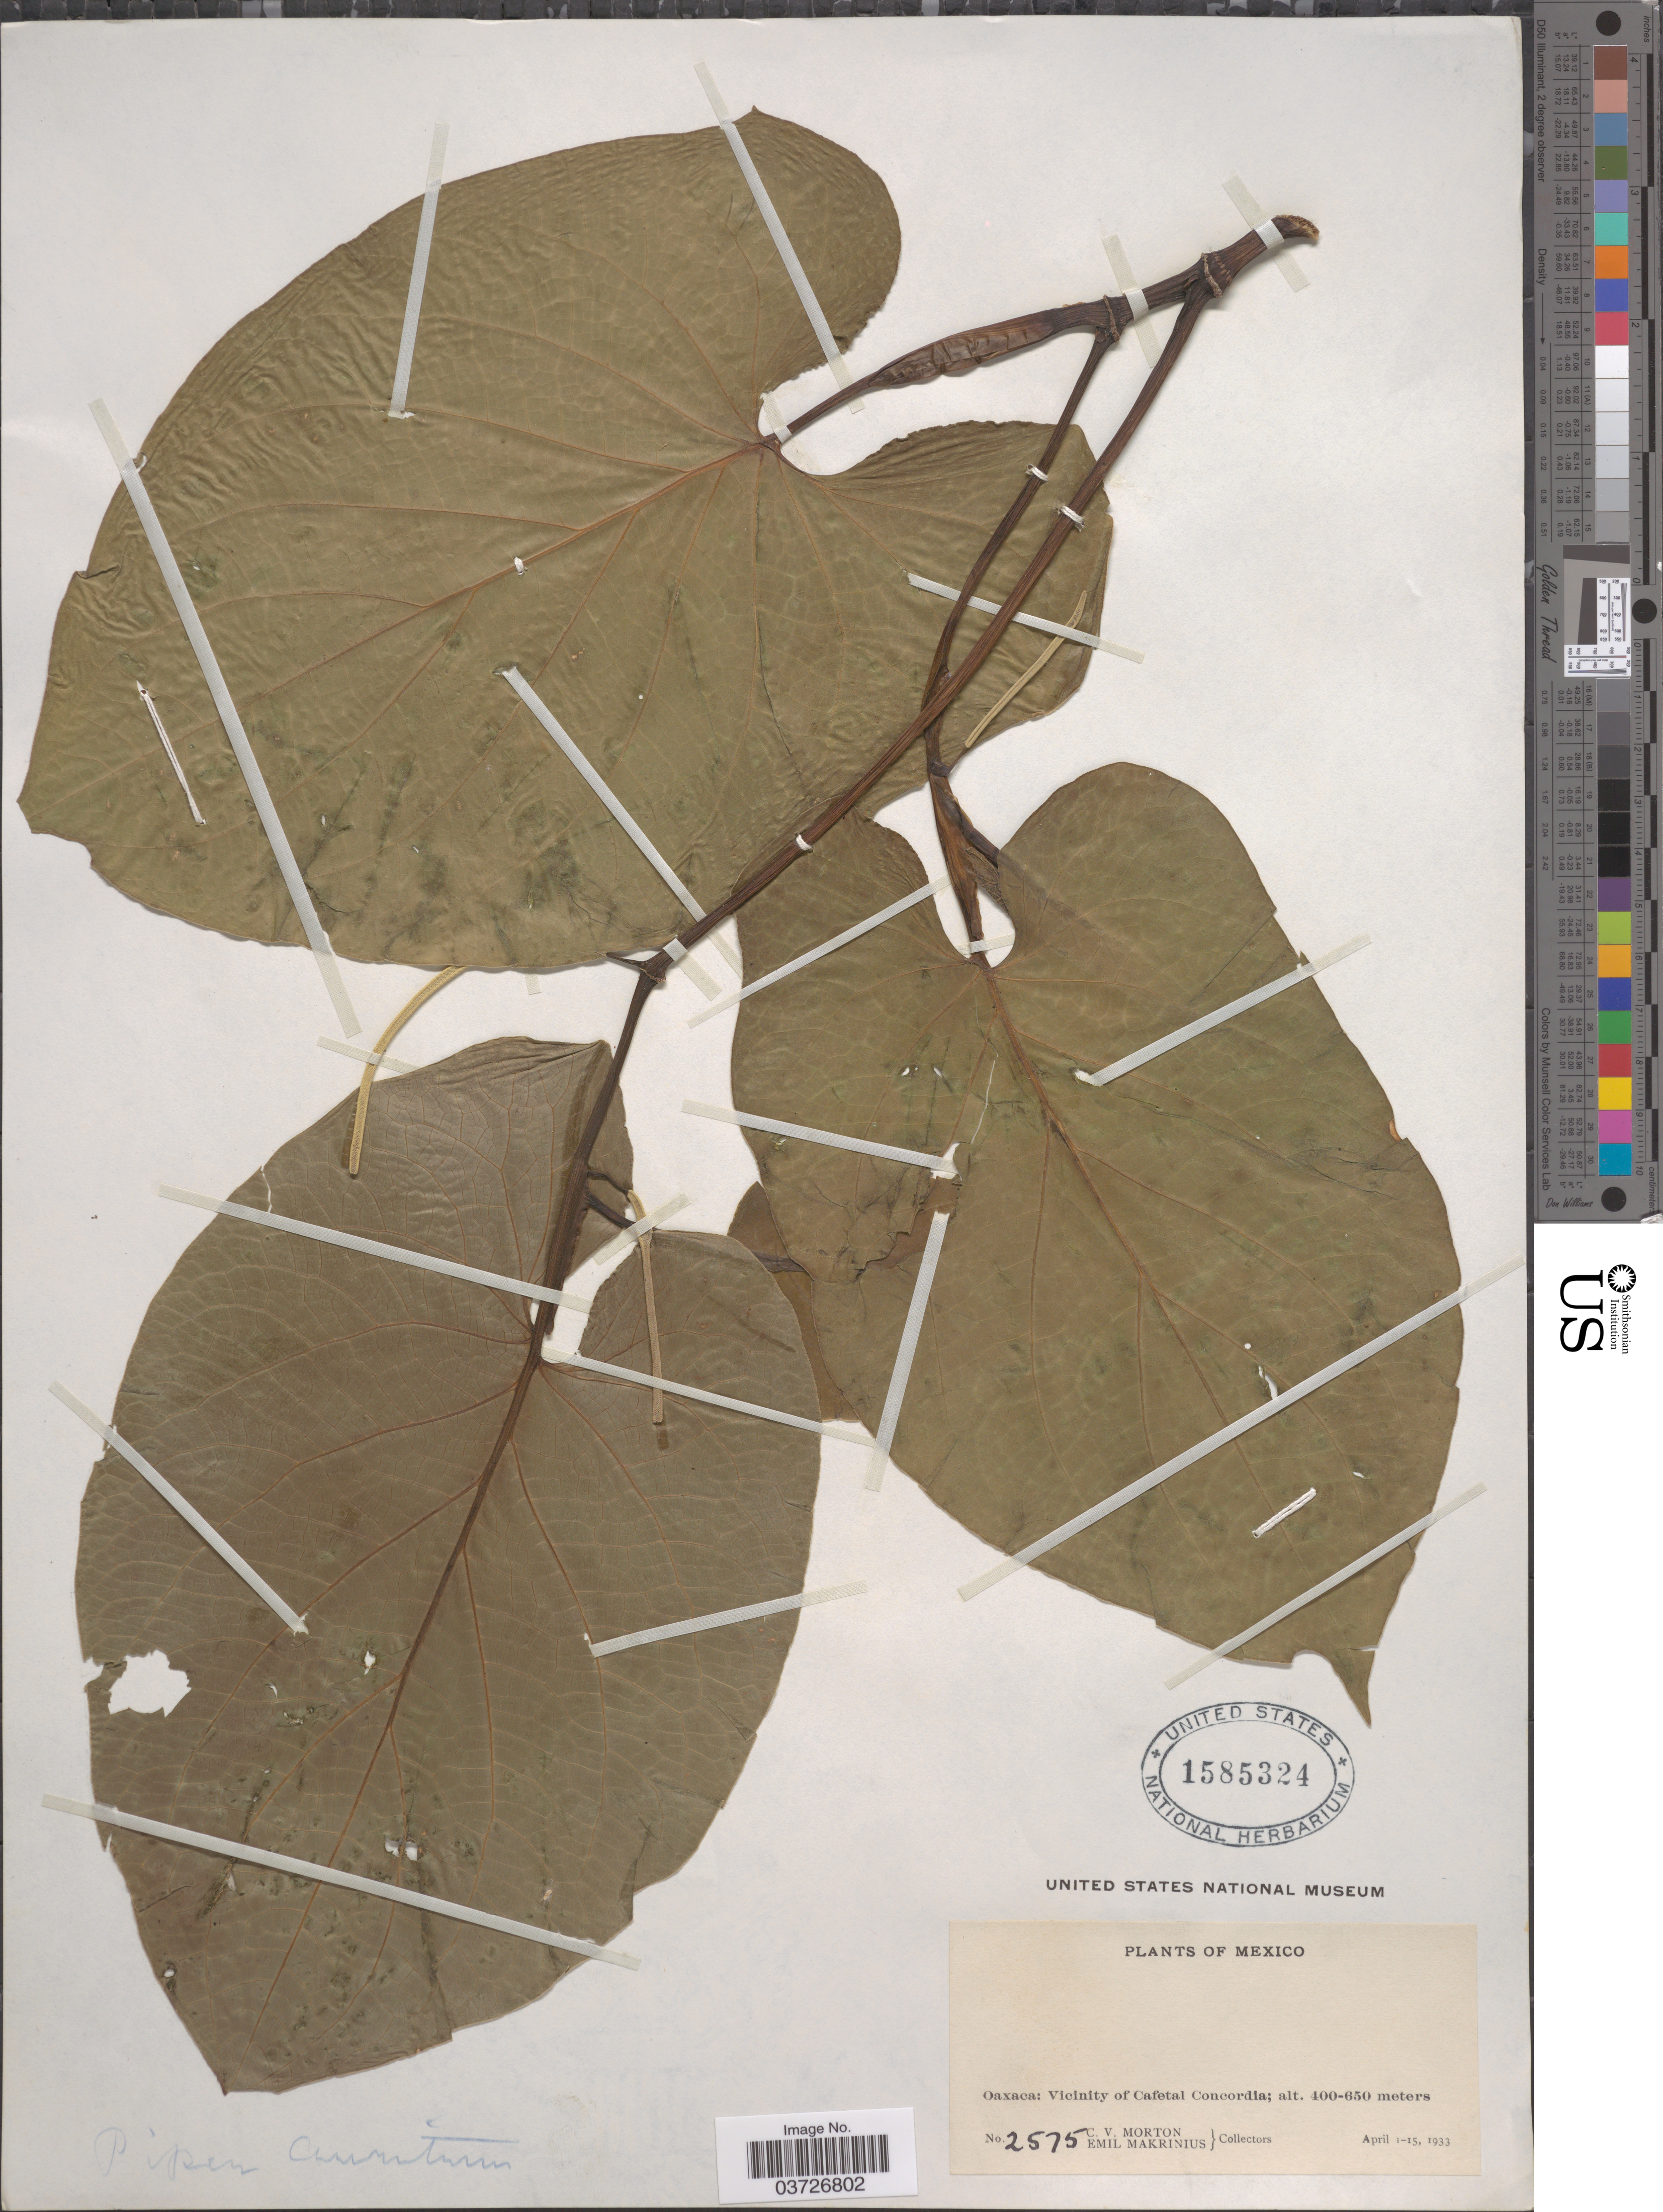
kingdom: Plantae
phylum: Tracheophyta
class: Magnoliopsida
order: Piperales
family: Piperaceae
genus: Piper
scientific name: Piper auritum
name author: Kunth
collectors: C. V. Morton & E. Makrinius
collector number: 2575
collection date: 1933-04-01/1933-04-15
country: Mexico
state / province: Oaxaca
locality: Vicinity of Cafetal Concordia.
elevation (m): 400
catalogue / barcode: US 1585324